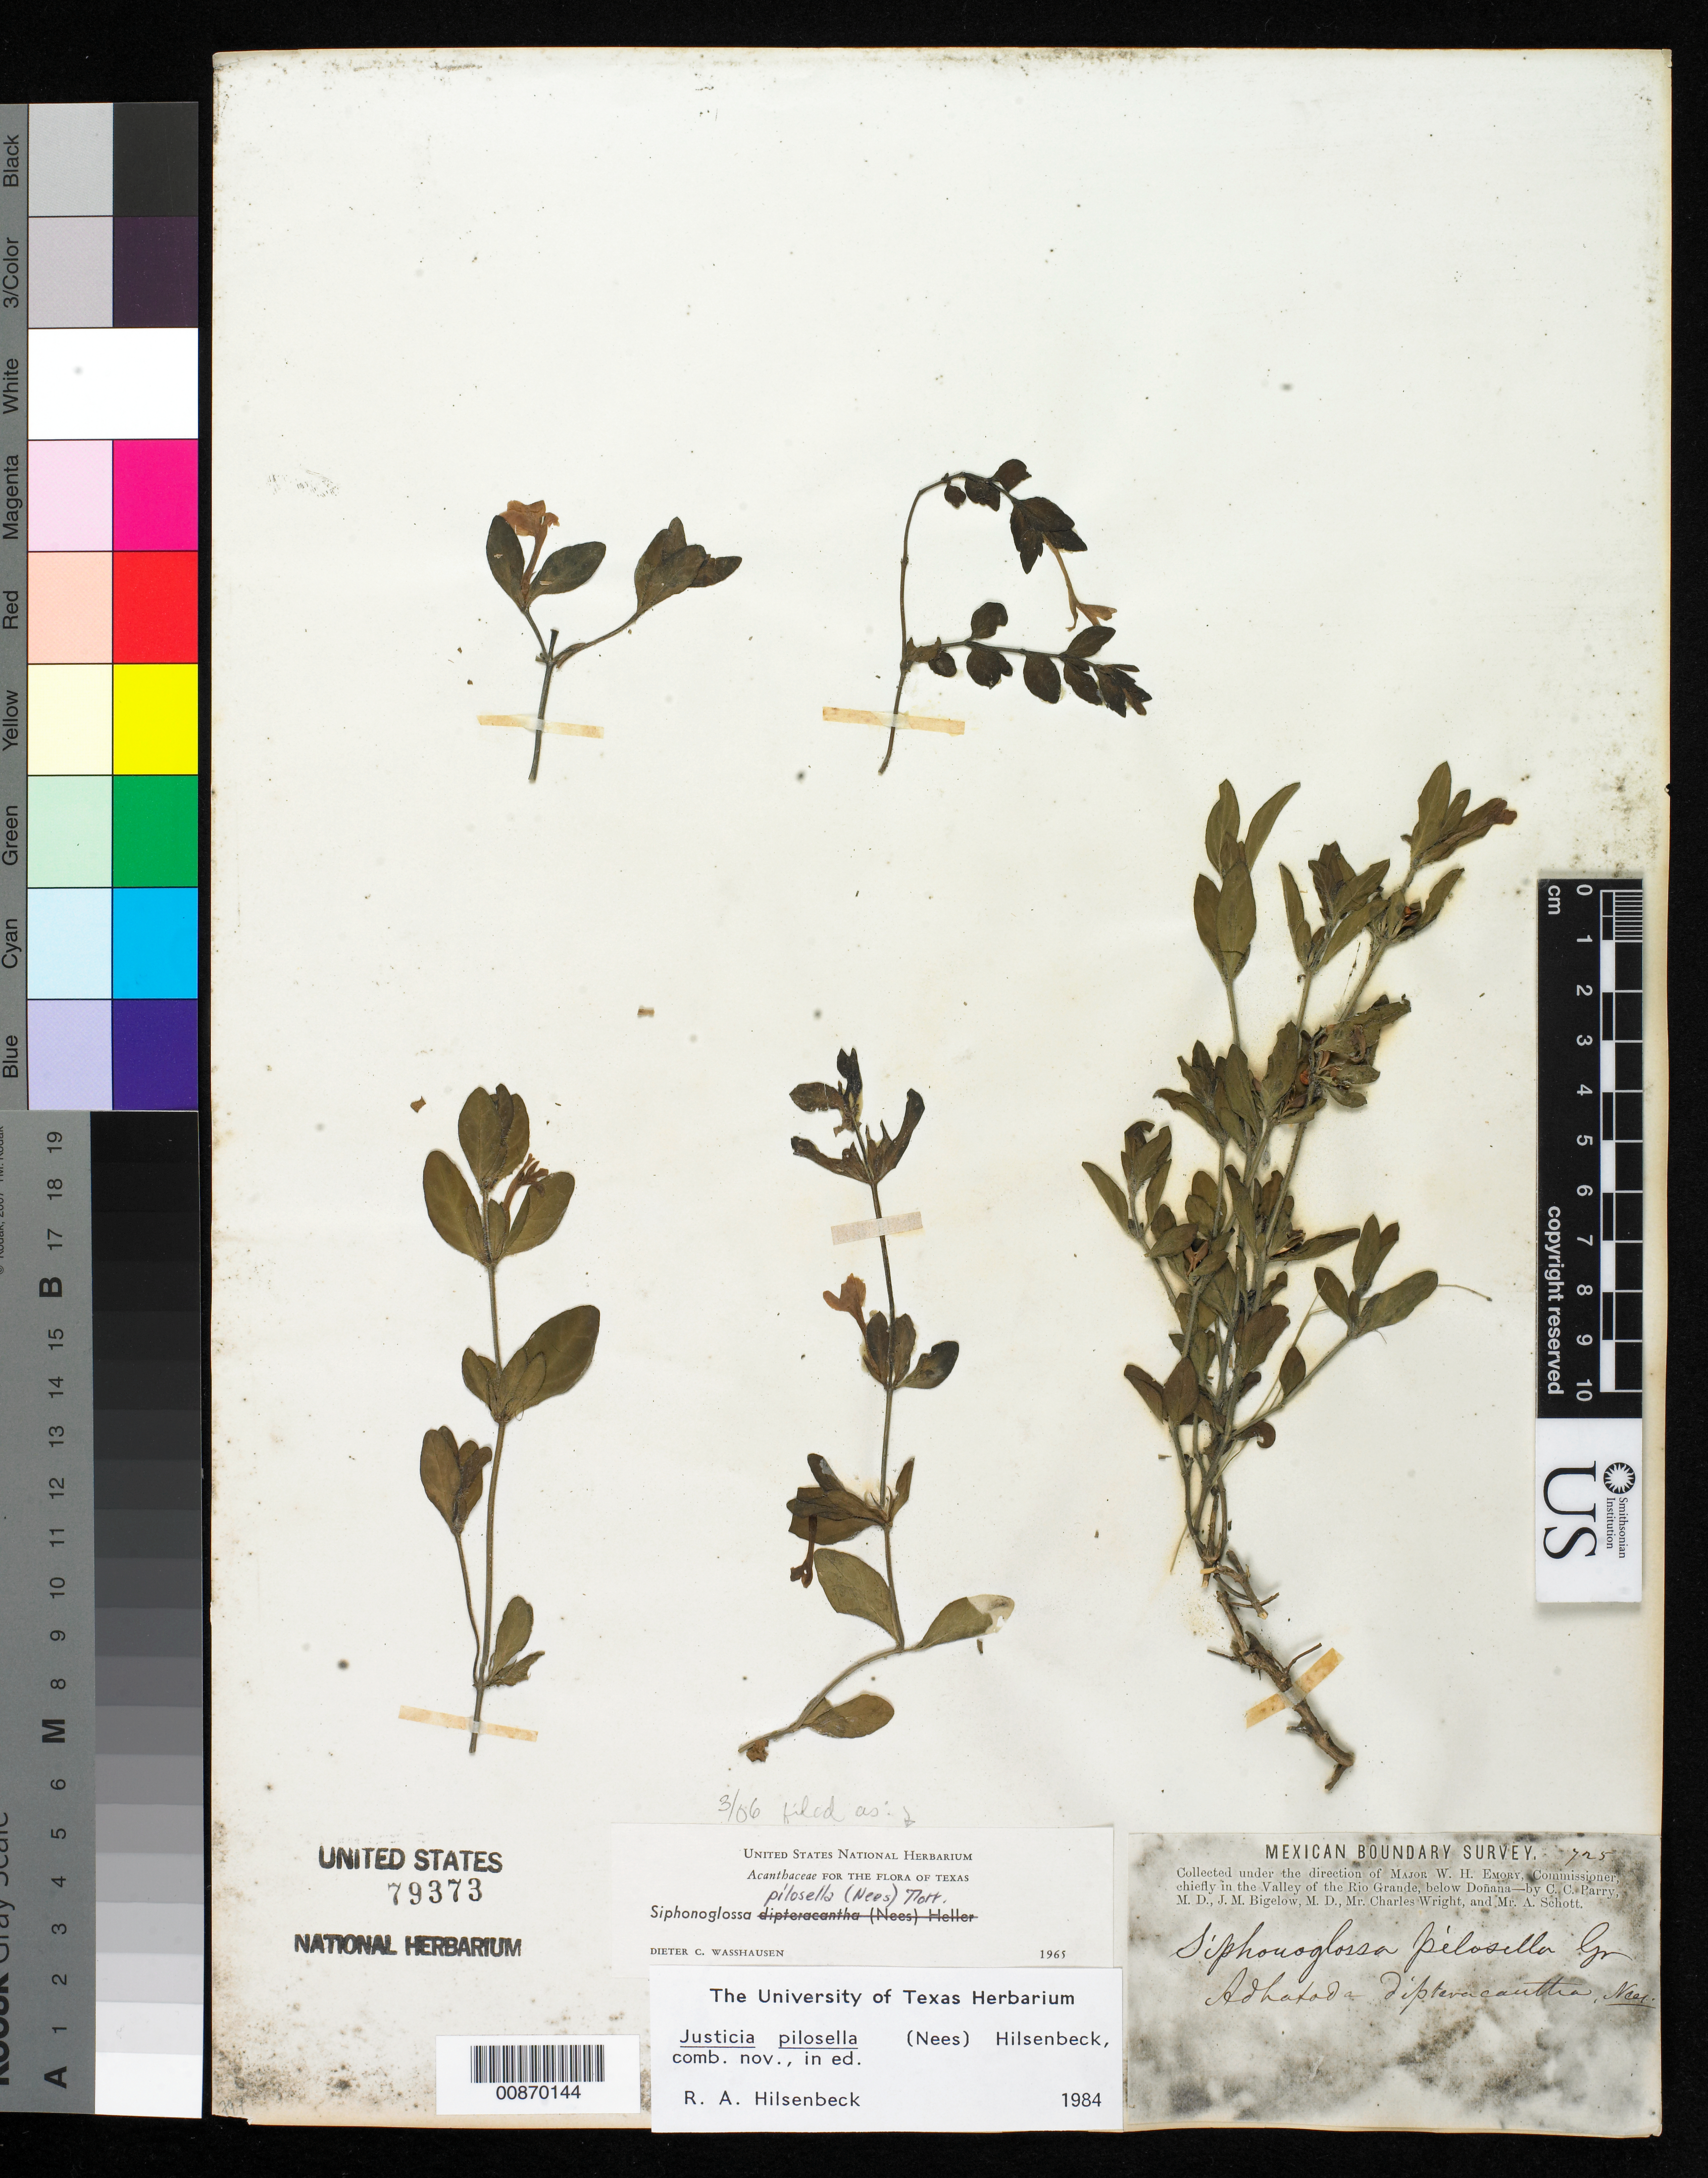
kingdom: Plantae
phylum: Tracheophyta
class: Magnoliopsida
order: Lamiales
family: Acanthaceae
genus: Justicia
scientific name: Justicia pilosella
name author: (Nees) Hilsenb.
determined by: Fisher, Amanda, (LOB), California State University, Long Beach (UNITED STATES)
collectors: C. C. Parry, J. M. Bigelow, C. Wright & A. C. V. Schott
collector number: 725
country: United States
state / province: New Mexico / Texas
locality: Valley of the Rio Grande, below Doñana.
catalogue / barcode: US 79373